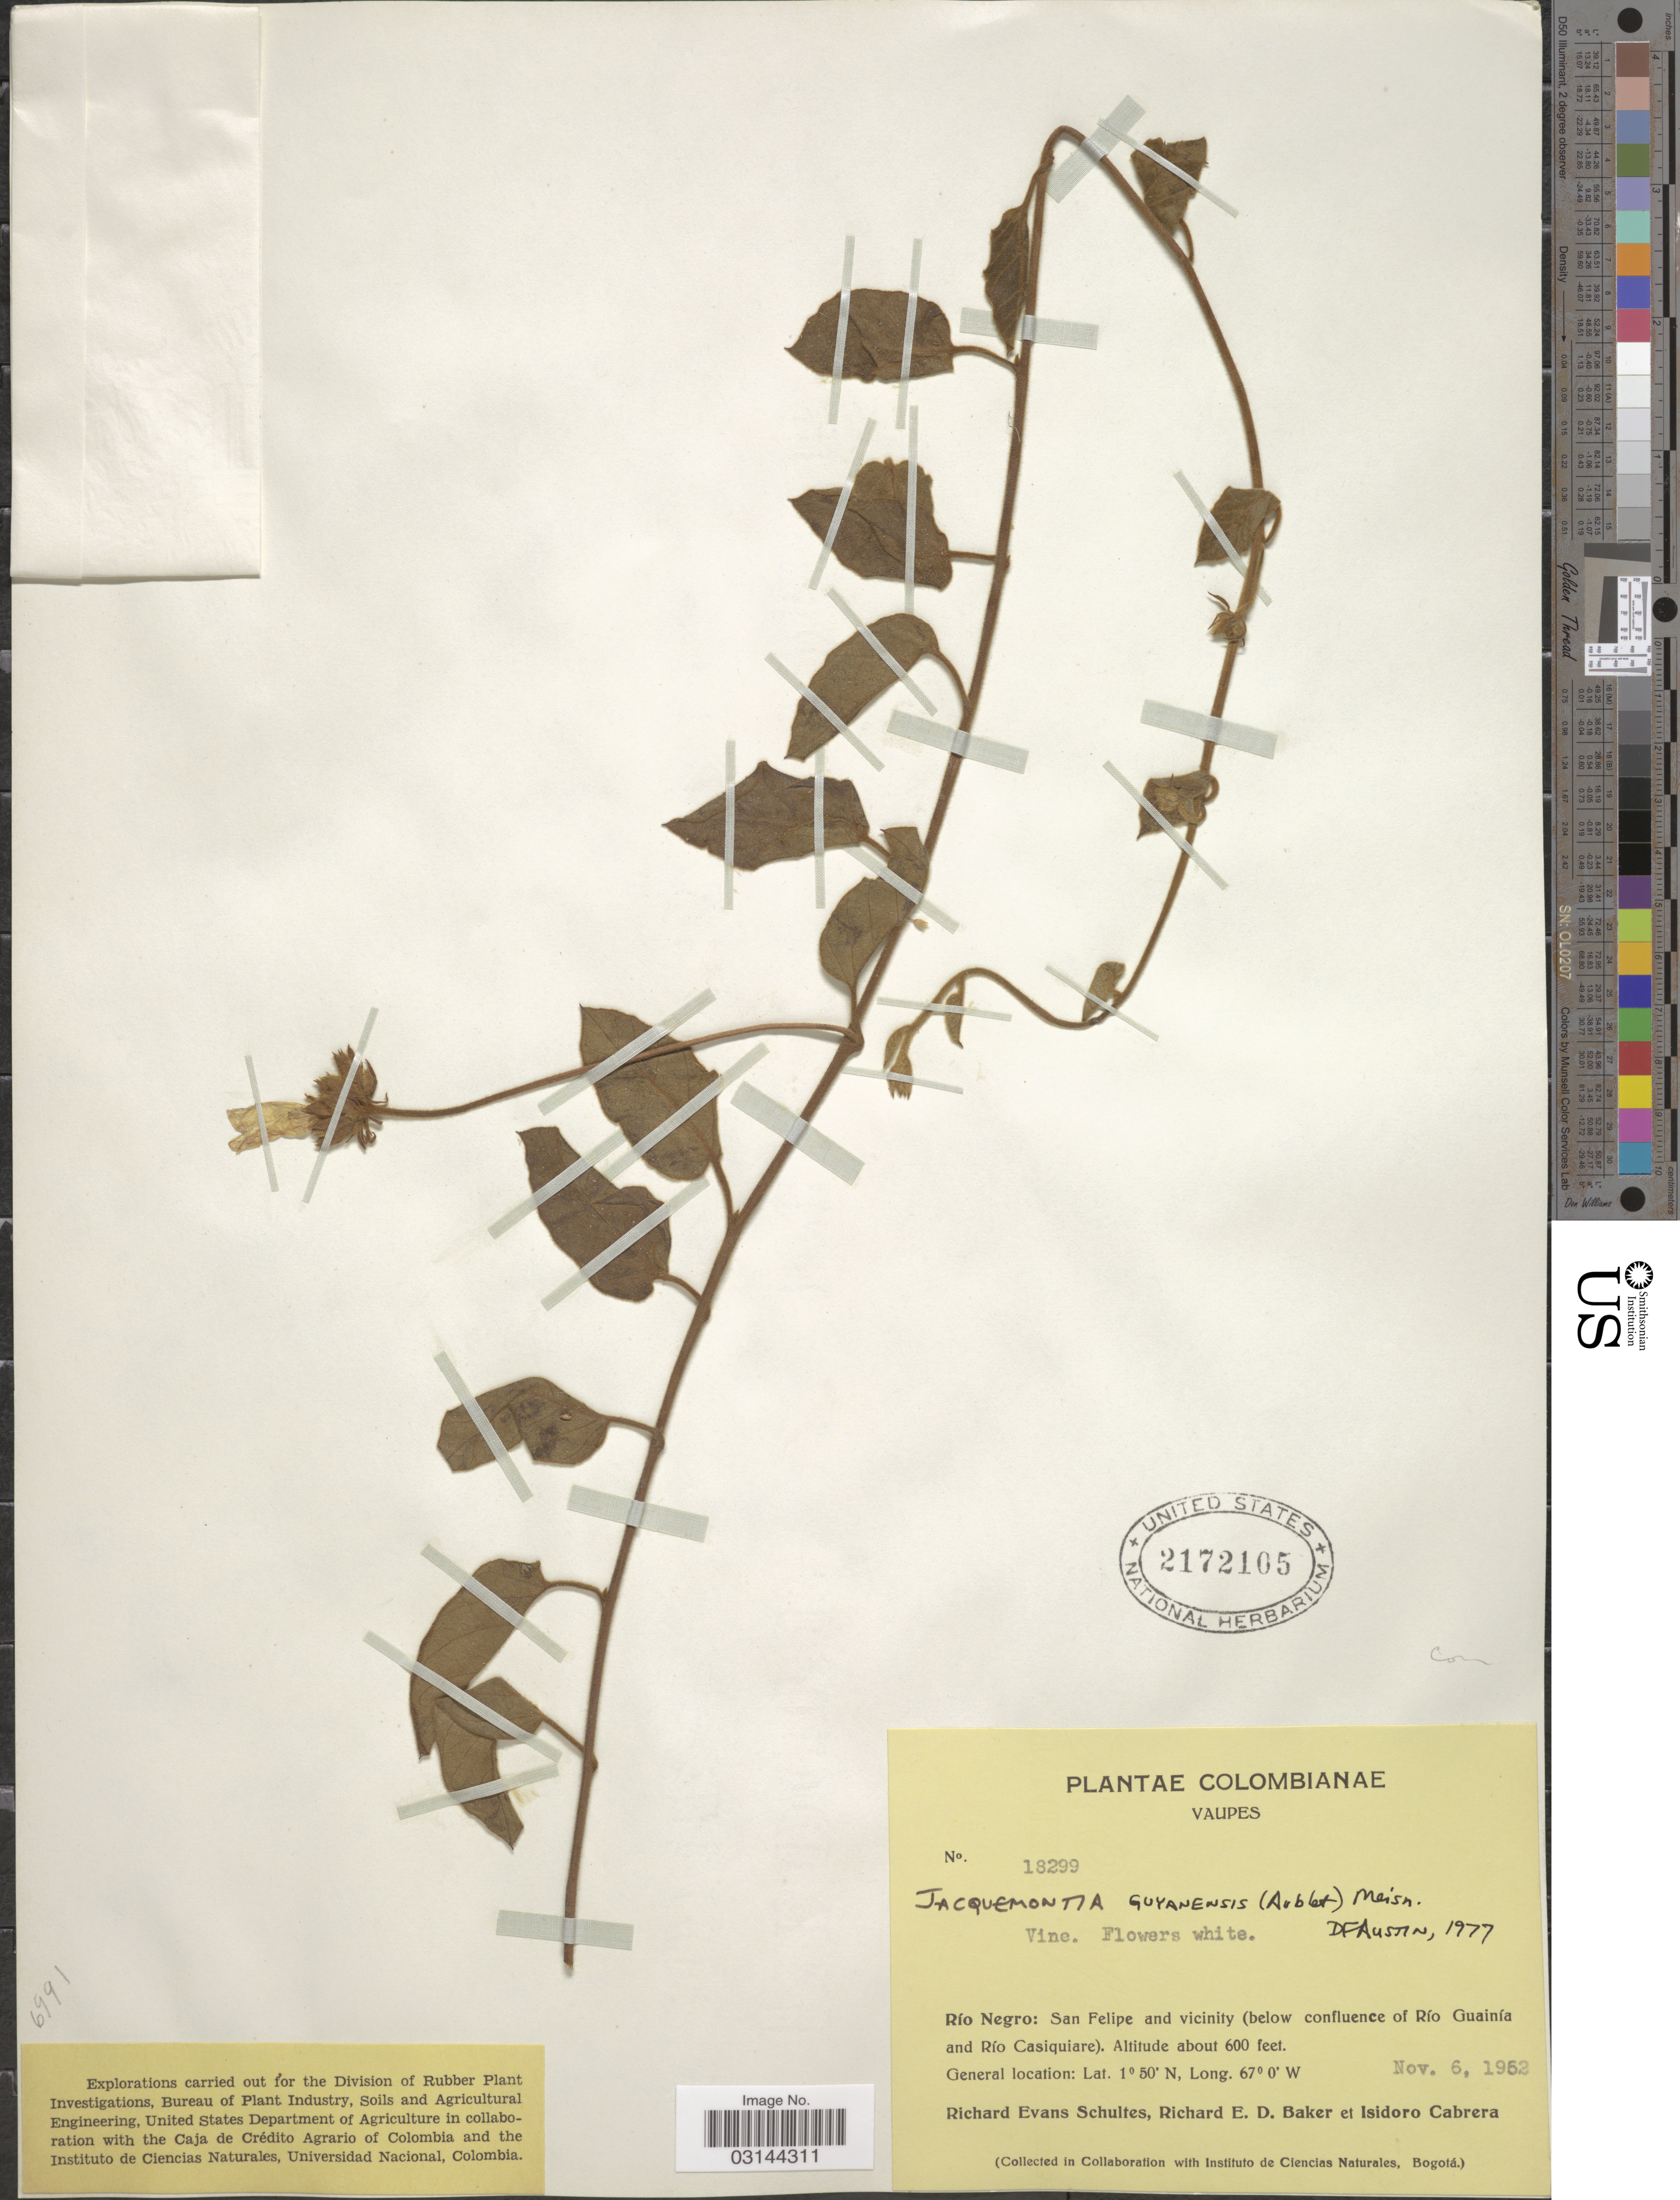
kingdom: Plantae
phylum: Tracheophyta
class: Magnoliopsida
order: Solanales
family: Convolvulaceae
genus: Jacquemontia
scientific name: Jacquemontia guyanensis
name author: (Aubl.) Meisn.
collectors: R. E. Schultes, R. E. D. Baker & I. Cabrera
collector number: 18299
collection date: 1952-11-06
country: Colombia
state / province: Vaupés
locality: Río Negro: San Felipe and vicinity (below confluence of Río Guainía and Río Casiquiare).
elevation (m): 183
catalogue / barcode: US 2172105